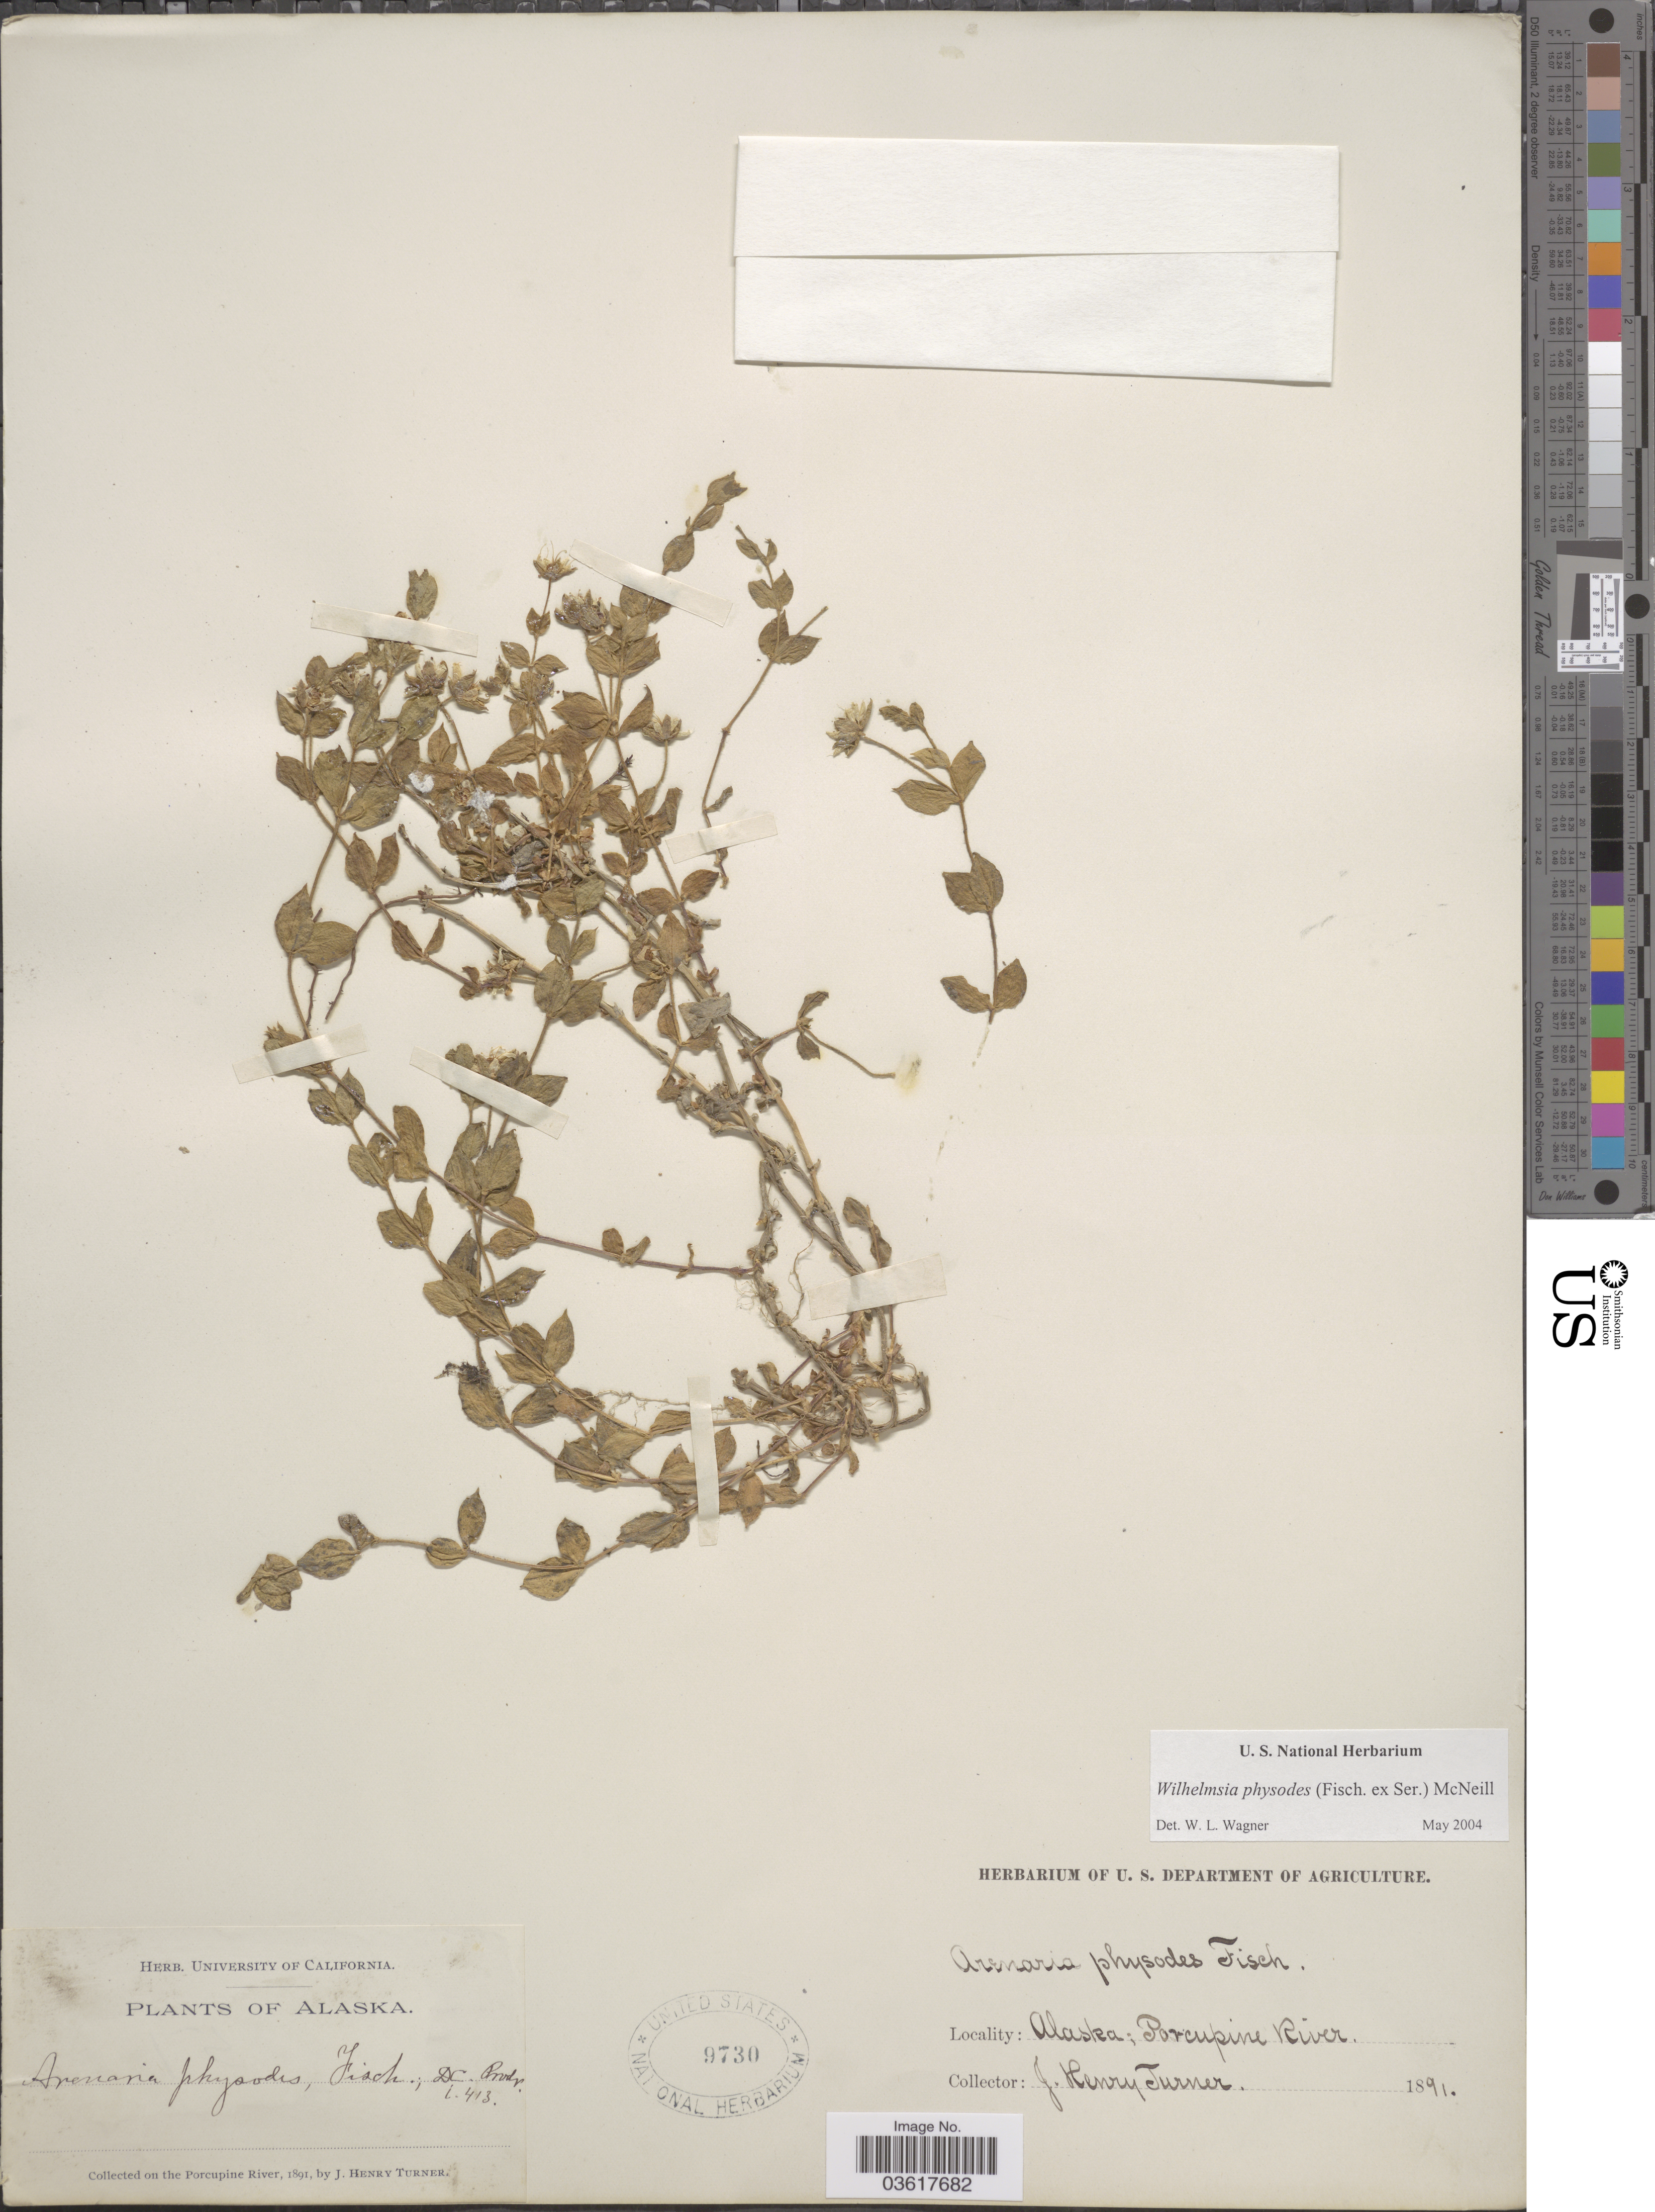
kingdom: Plantae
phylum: Tracheophyta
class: Magnoliopsida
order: Caryophyllales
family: Caryophyllaceae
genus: Wilhelmsia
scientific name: Wilhelmsia sp.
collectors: J. H. Turner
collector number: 413?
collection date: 1891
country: United States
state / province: Alaska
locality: Porcupine River.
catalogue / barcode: US 9730